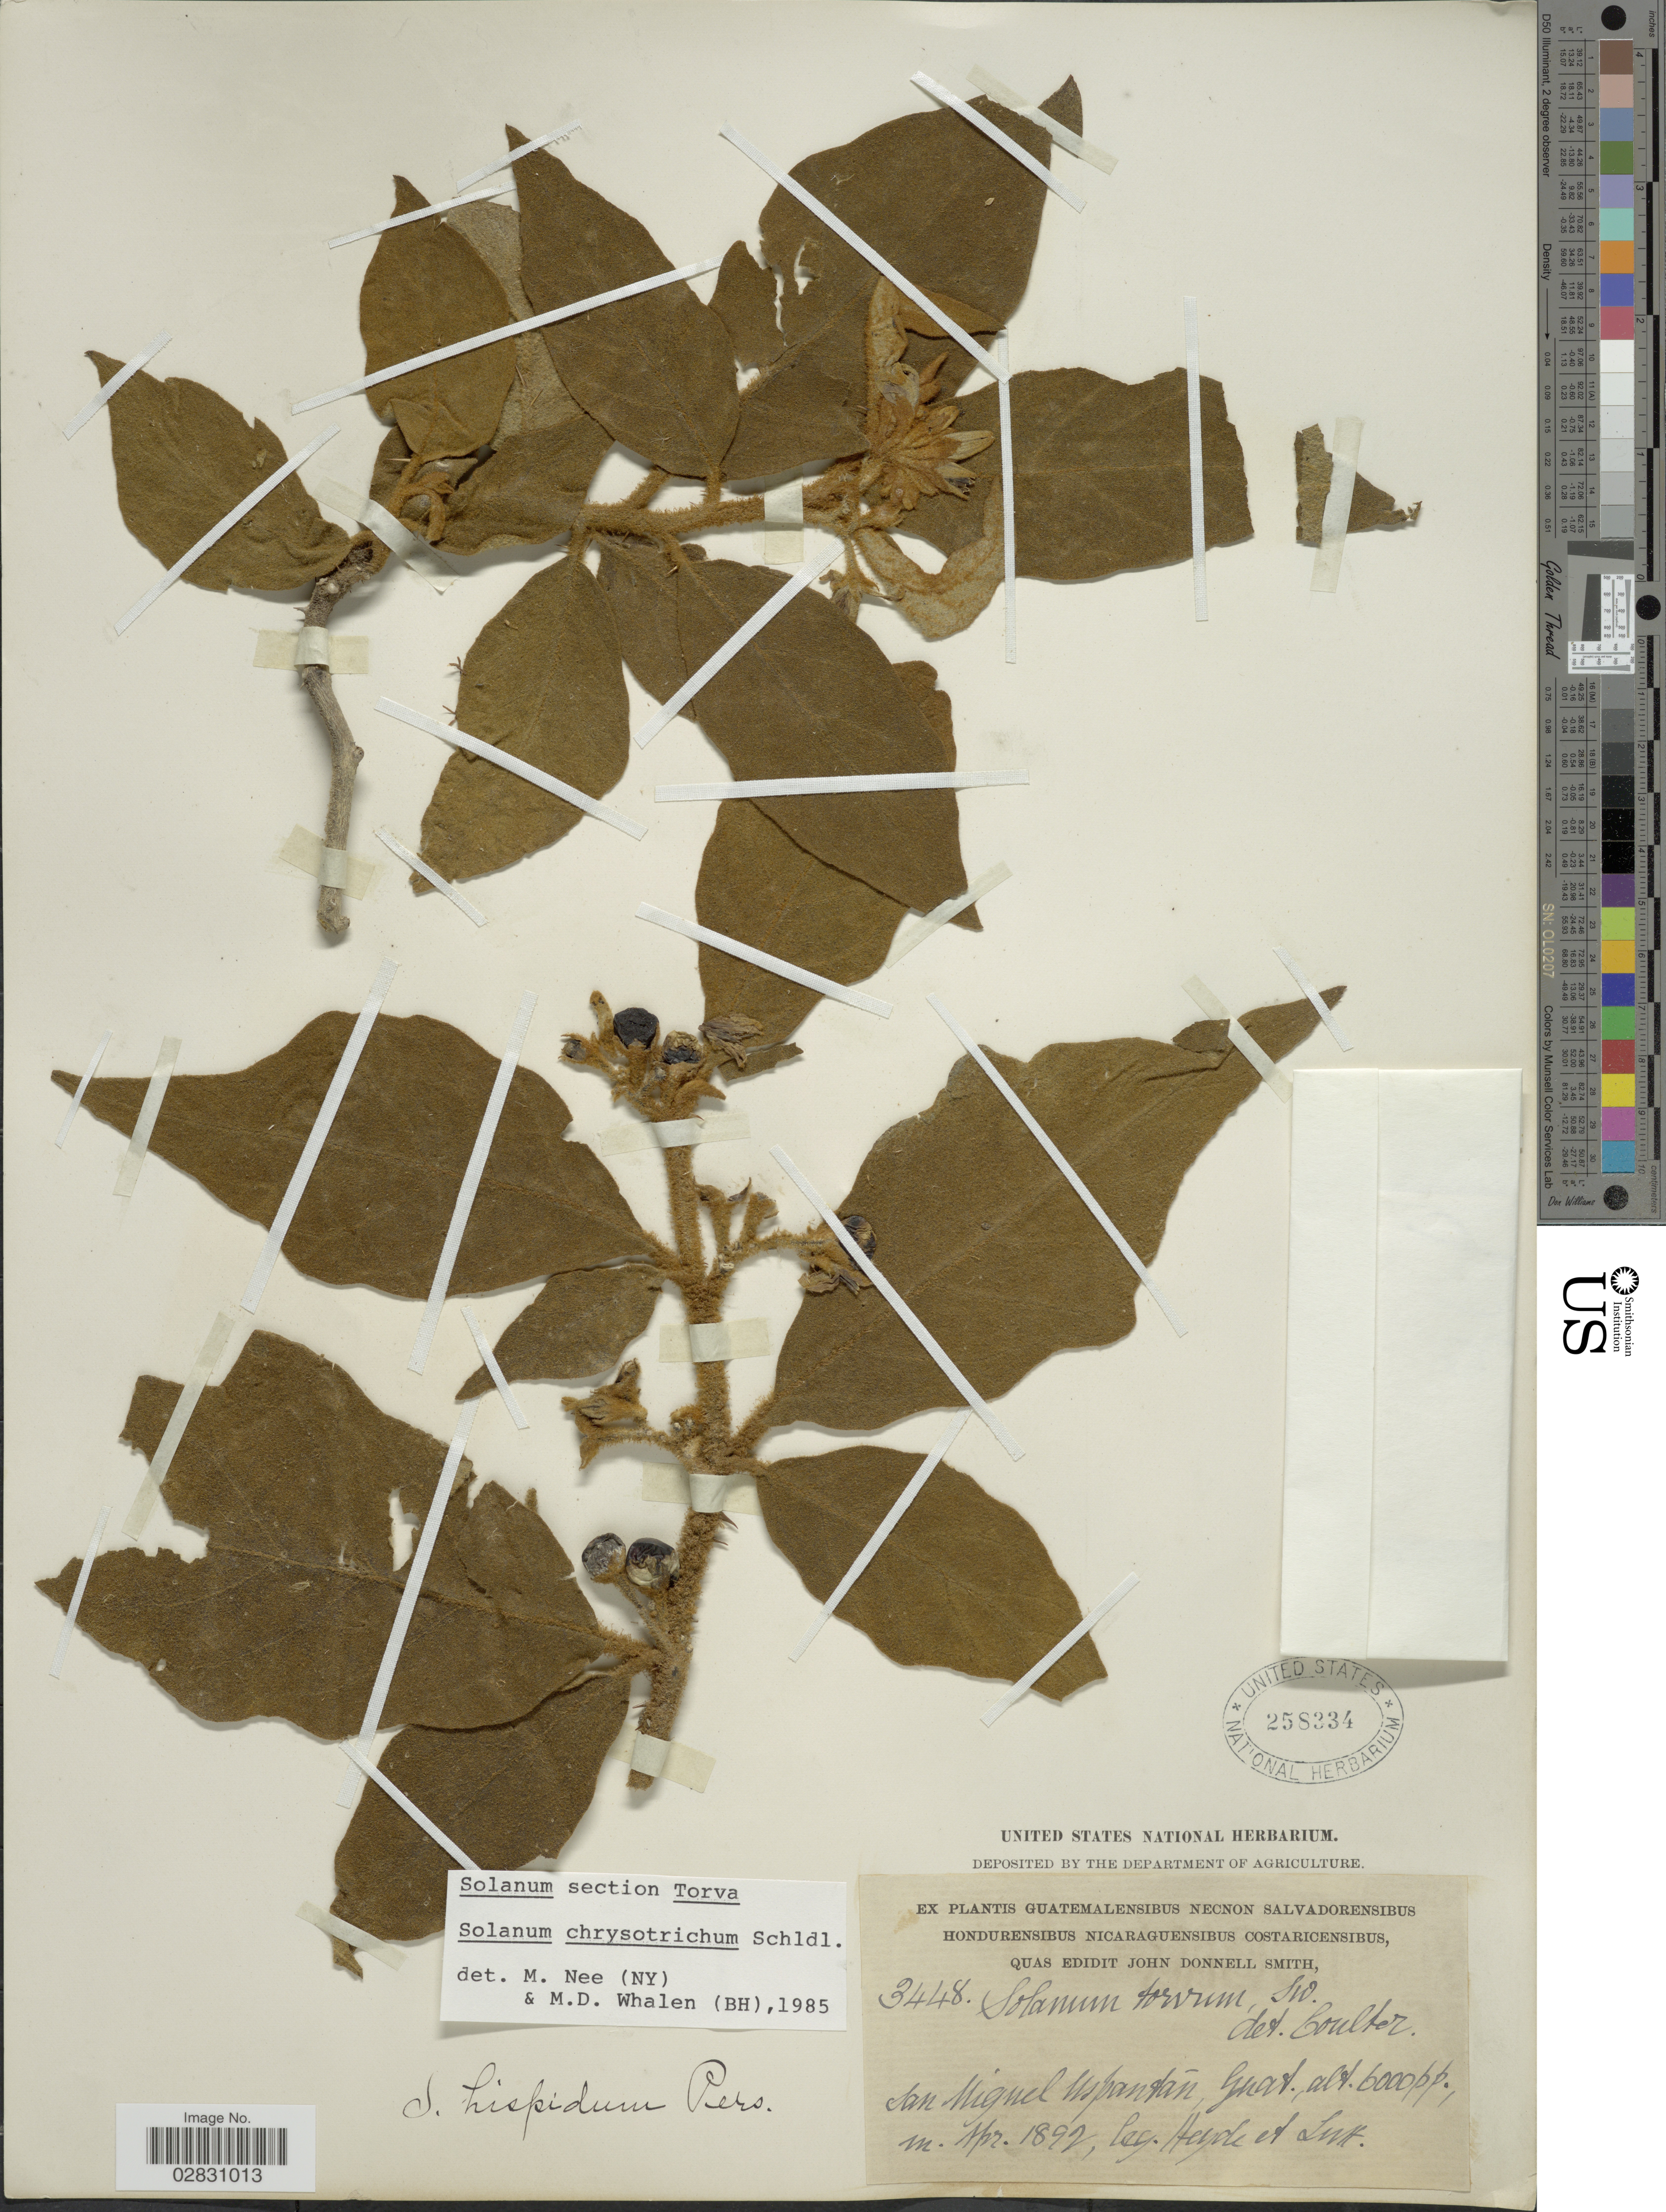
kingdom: Plantae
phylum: Tracheophyta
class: Magnoliopsida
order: Solanales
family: Solanaceae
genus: Solanum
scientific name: Solanum chrysotrichum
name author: Schltdl.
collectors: Heyde & Lux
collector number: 3448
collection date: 1892-04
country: Guatemala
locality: San Miguel Uspantán.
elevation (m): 1829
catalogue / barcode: US 258334